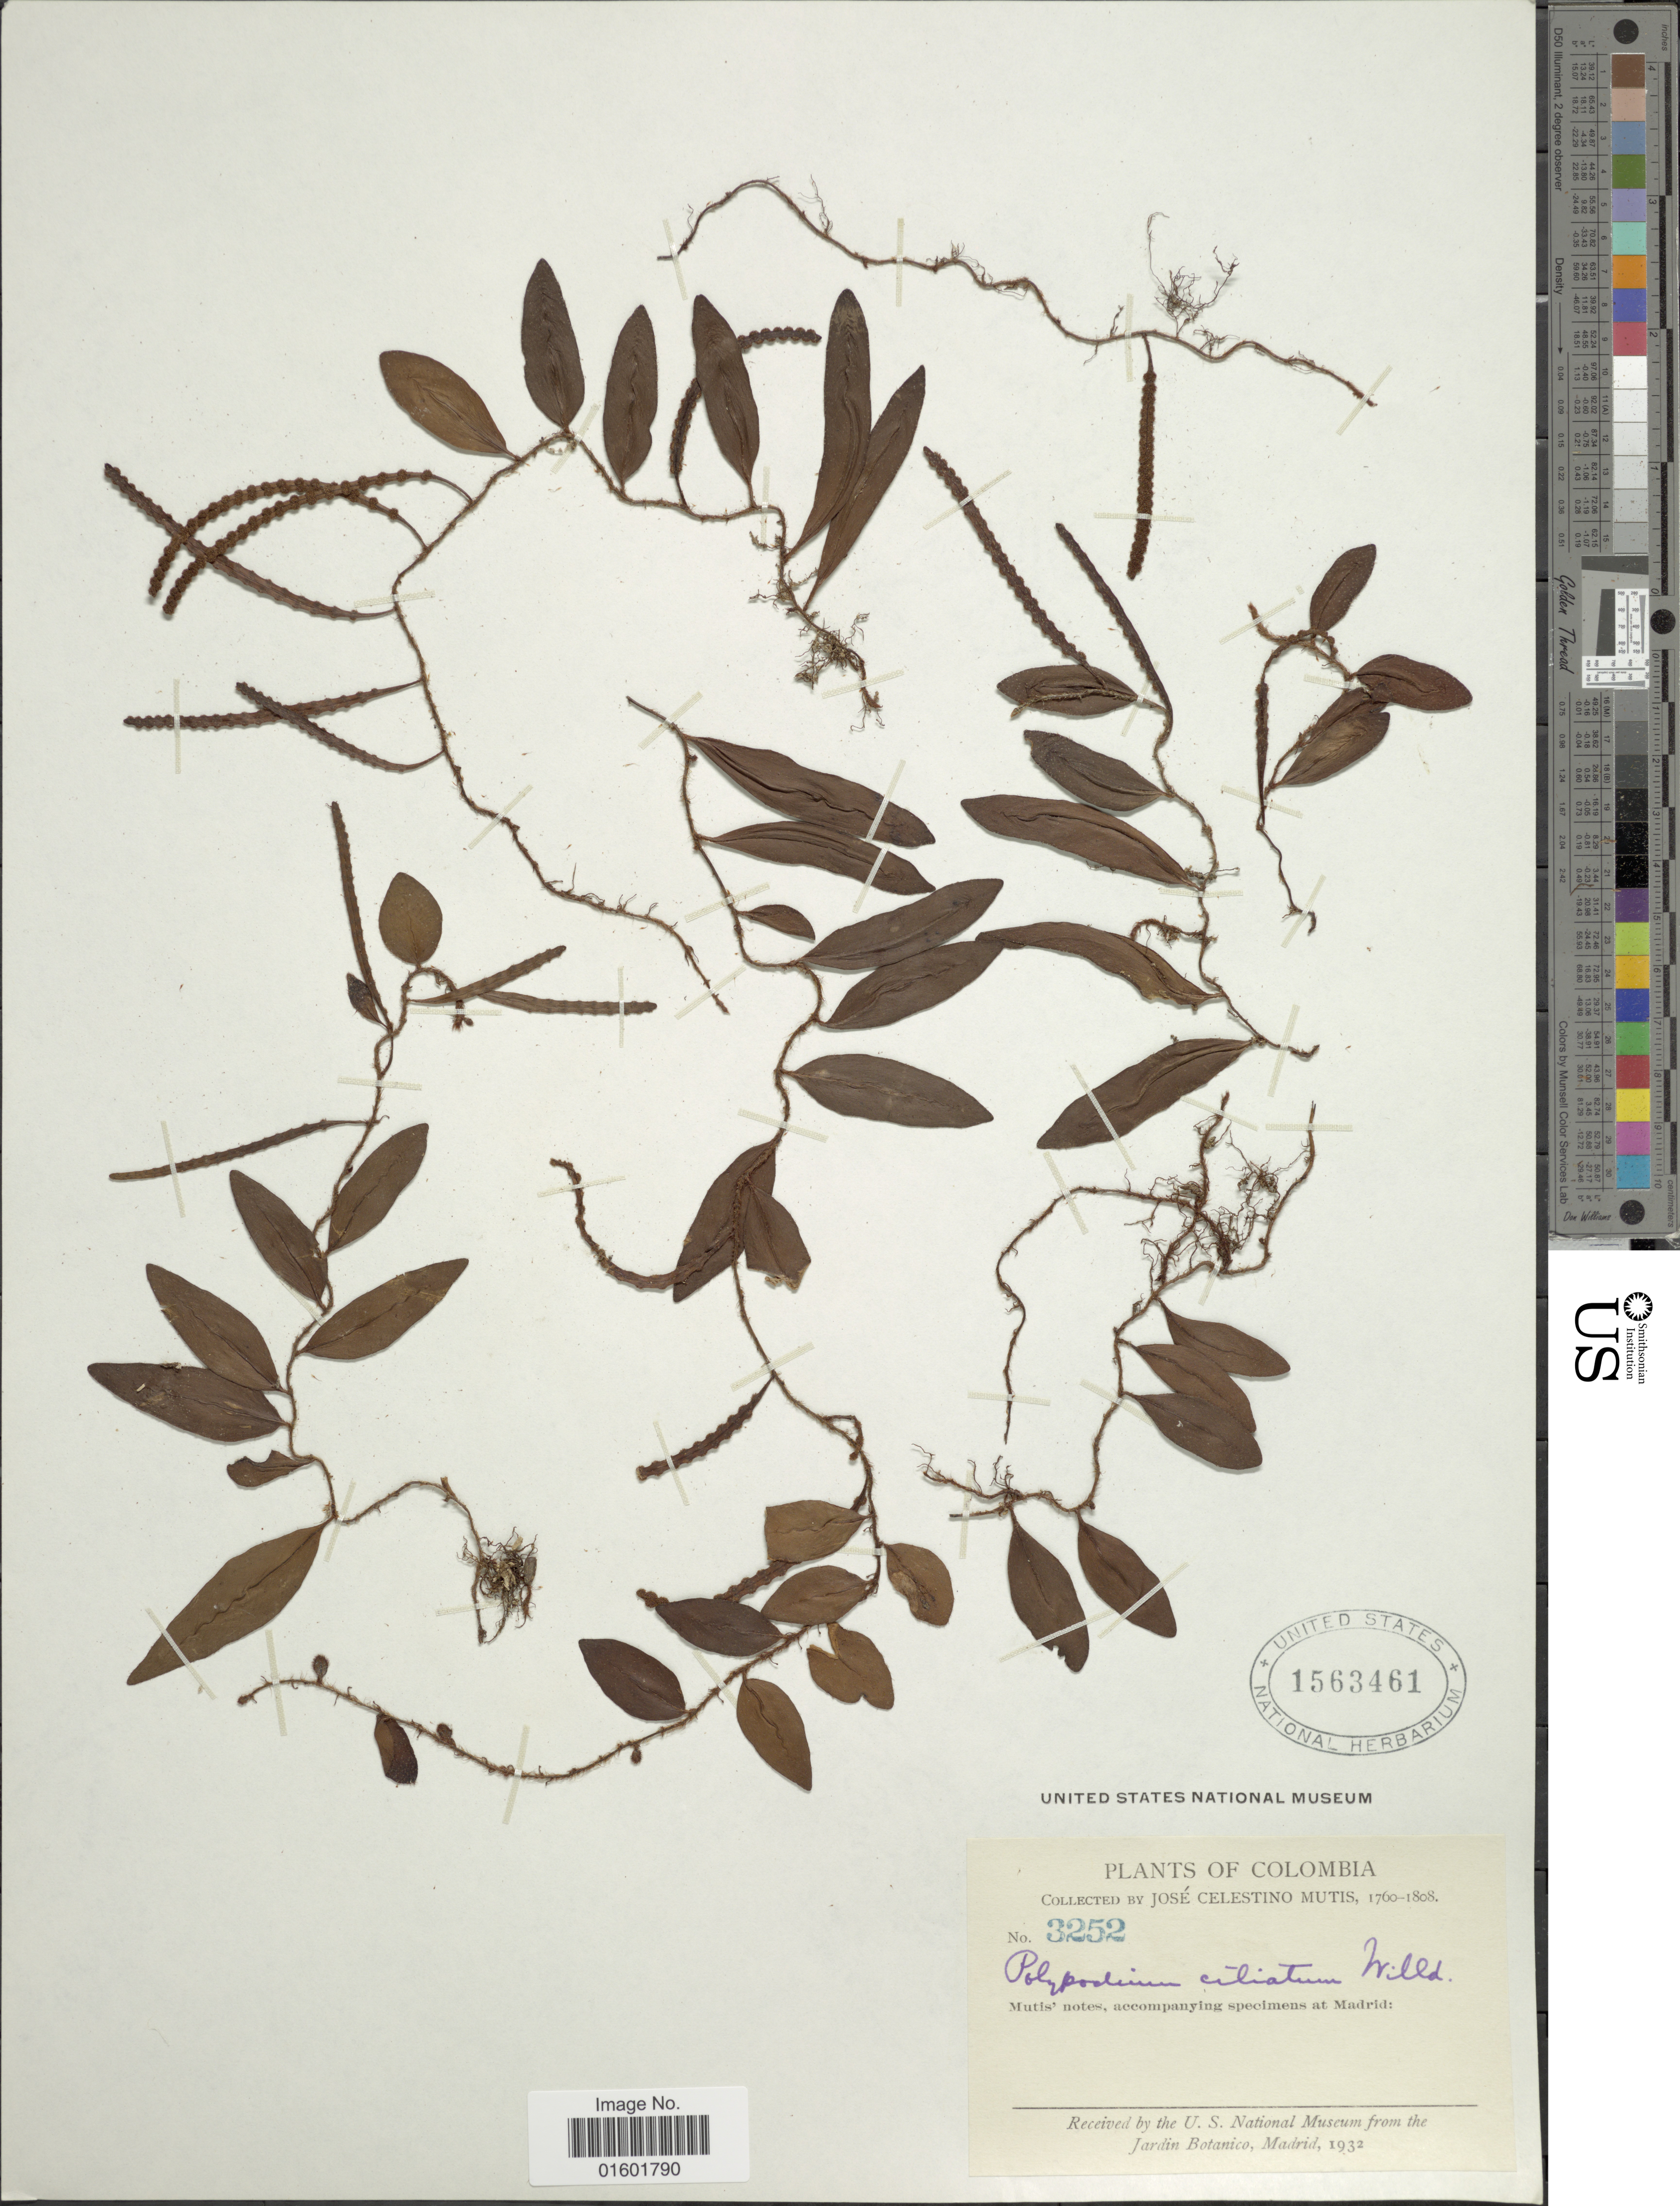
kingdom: Plantae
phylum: Tracheophyta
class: Polypodiopsida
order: Polypodiales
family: Polypodiaceae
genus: Microgramma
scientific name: Microgramma reptans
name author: (Cav.) A.R. Sm.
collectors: J. C. B. Mutis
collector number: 3252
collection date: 1760/1808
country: Colombia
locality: Mutis' notes, accompanying specimens at Madrid.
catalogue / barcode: US 1563461